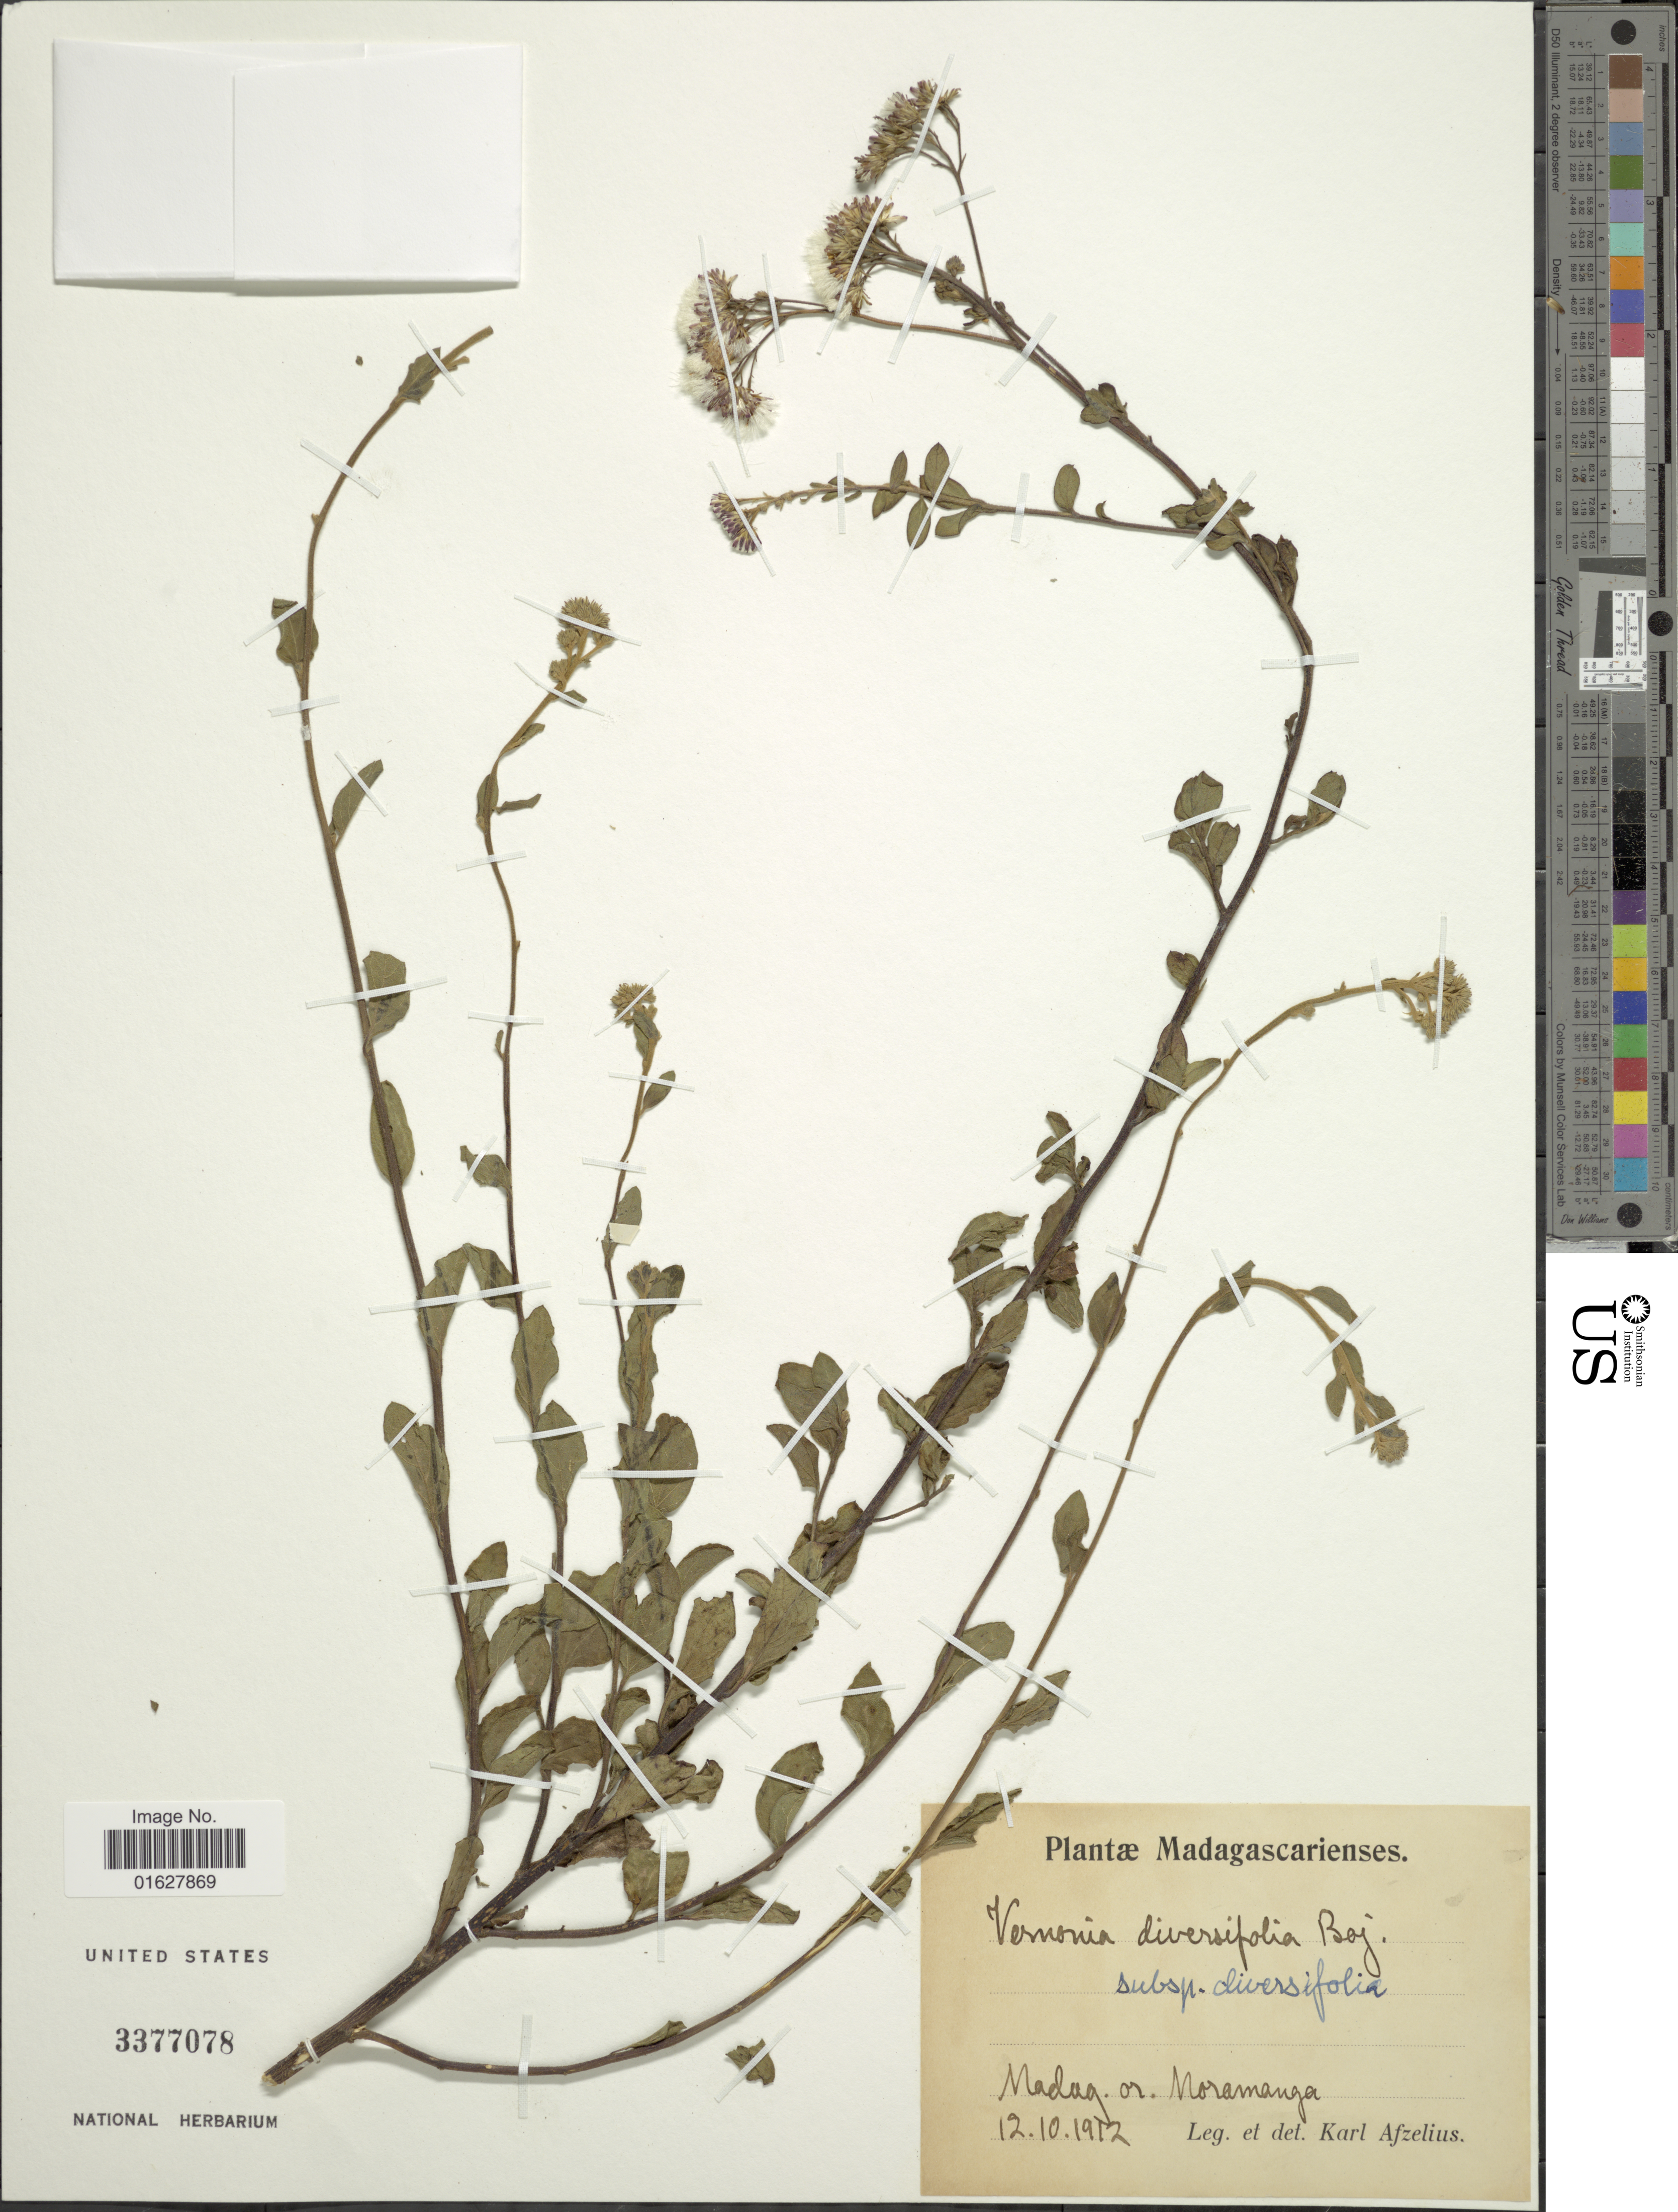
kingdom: Plantae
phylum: Tracheophyta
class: Magnoliopsida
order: Asterales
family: Asteraceae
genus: Vernonia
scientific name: Vernonia diversifolia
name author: Bojer ex DC.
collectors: K. R. Afzelius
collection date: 1912-10-12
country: Madagascar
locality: Madag. or. Moramanga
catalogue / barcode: US 337708